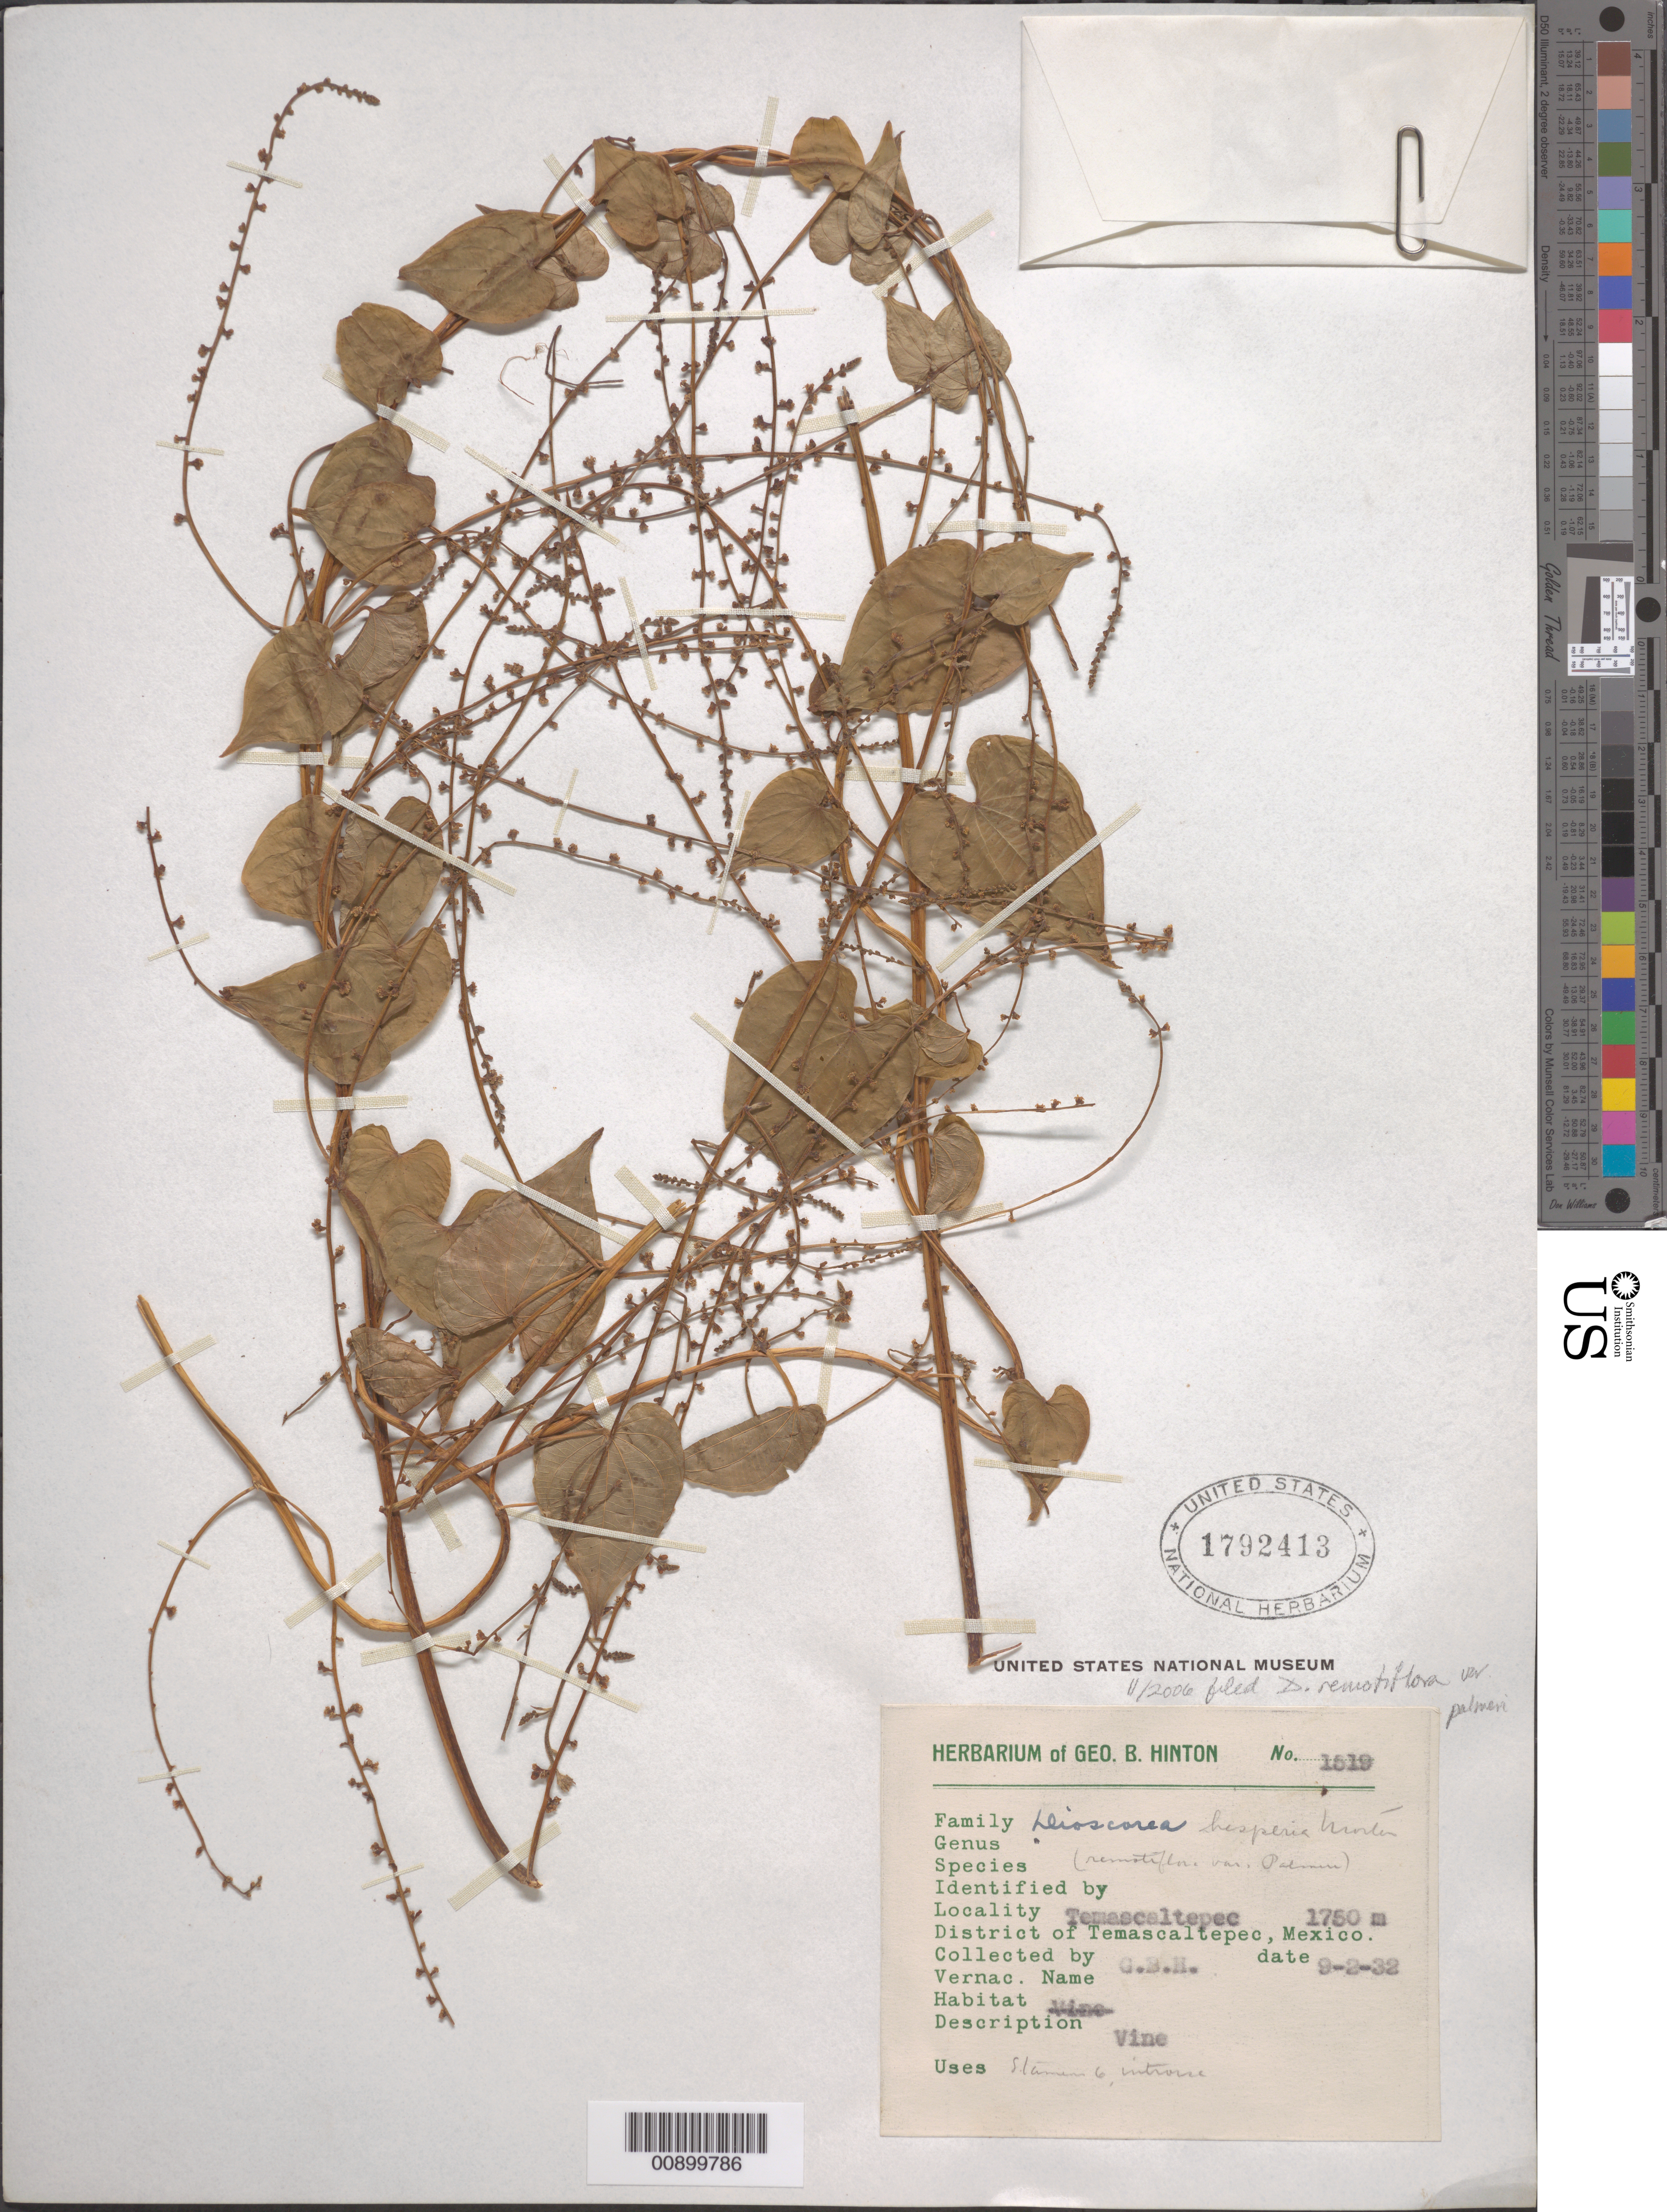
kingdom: Plantae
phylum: Tracheophyta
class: Liliopsida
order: Dioscoreales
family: Dioscoreaceae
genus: Dioscorea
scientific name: Dioscorea remotiflora var. palmeri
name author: Uline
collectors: G. B. Hinton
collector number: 1519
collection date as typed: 02 Sep 1932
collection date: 1932-09-02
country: Mexico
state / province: México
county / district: Temascaltepec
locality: Temascaltepec, District of Temascaltepec, State of México.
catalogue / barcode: US 1792413